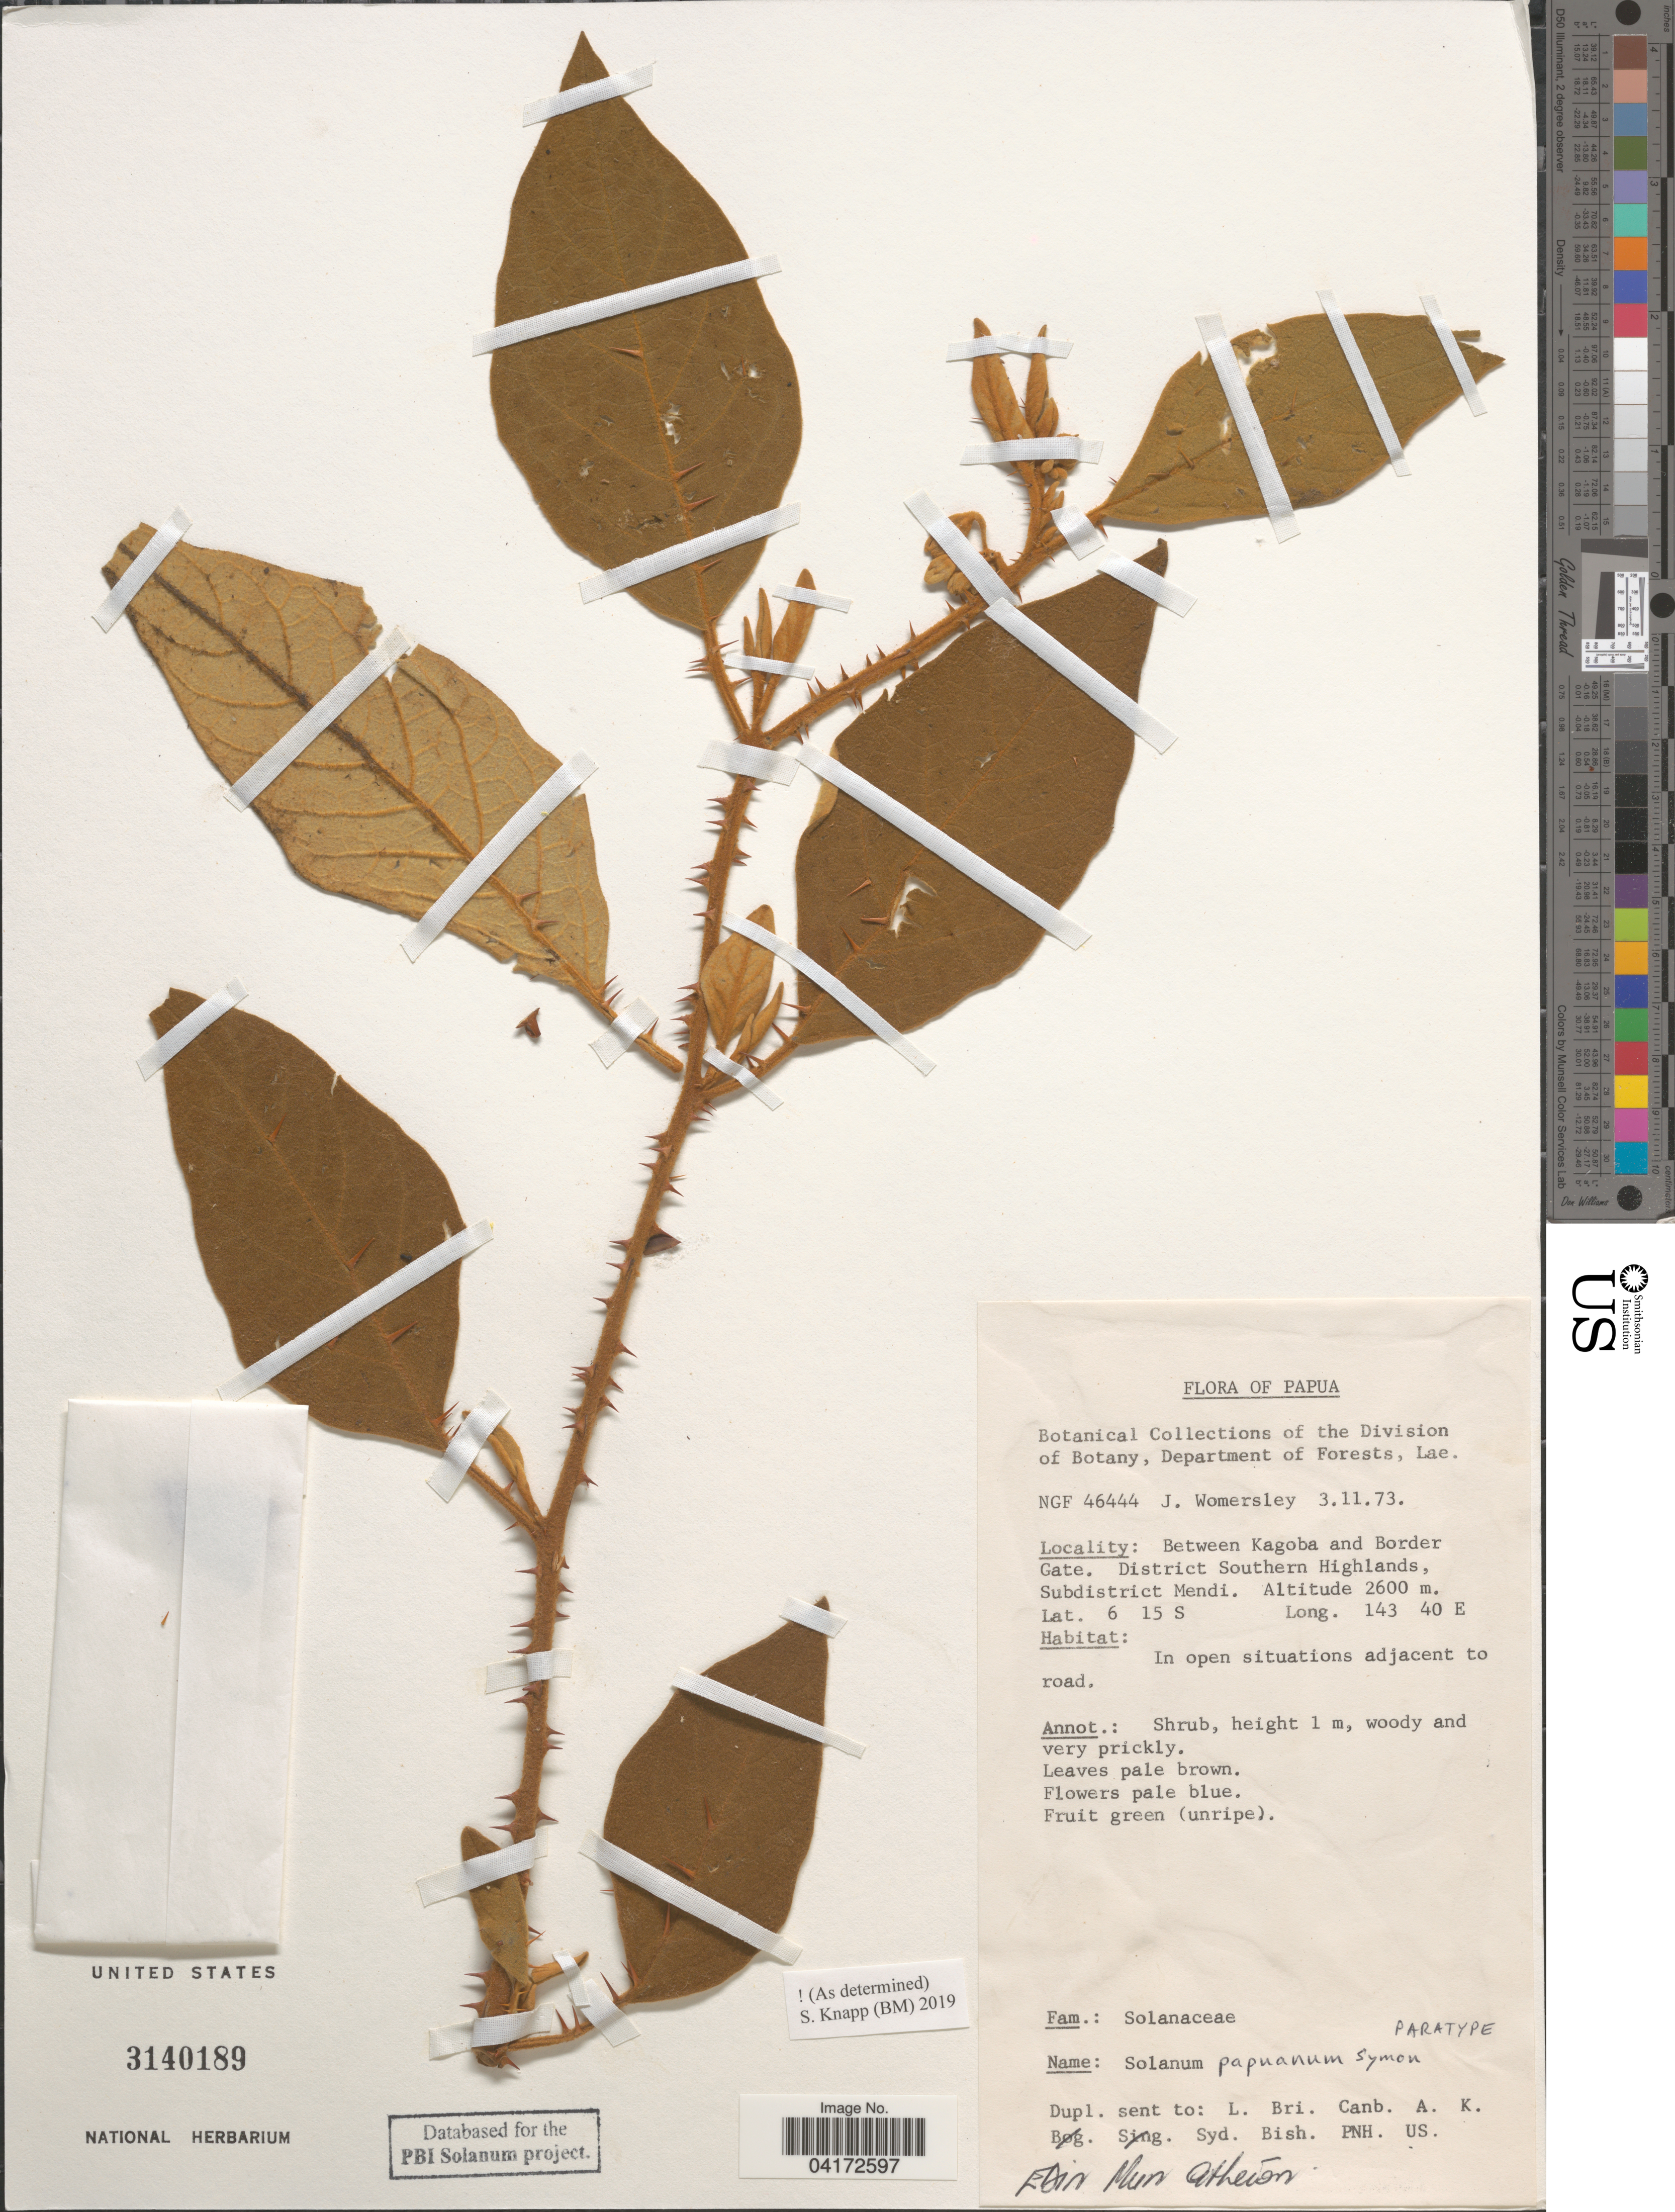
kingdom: Plantae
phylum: Tracheophyta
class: Magnoliopsida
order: Solanales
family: Solanaceae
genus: Solanum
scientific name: Solanum papuanum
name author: Symon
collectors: J. S. Womersley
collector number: NGF46444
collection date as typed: Transcribed d/m/y: 3/11/73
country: Papua New Guinea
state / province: Southern Highlands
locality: Papua. Between Kagoba and Border Gate. District Southern Highlands, Subdistrict Mendi.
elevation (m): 2600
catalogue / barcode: US 3140189